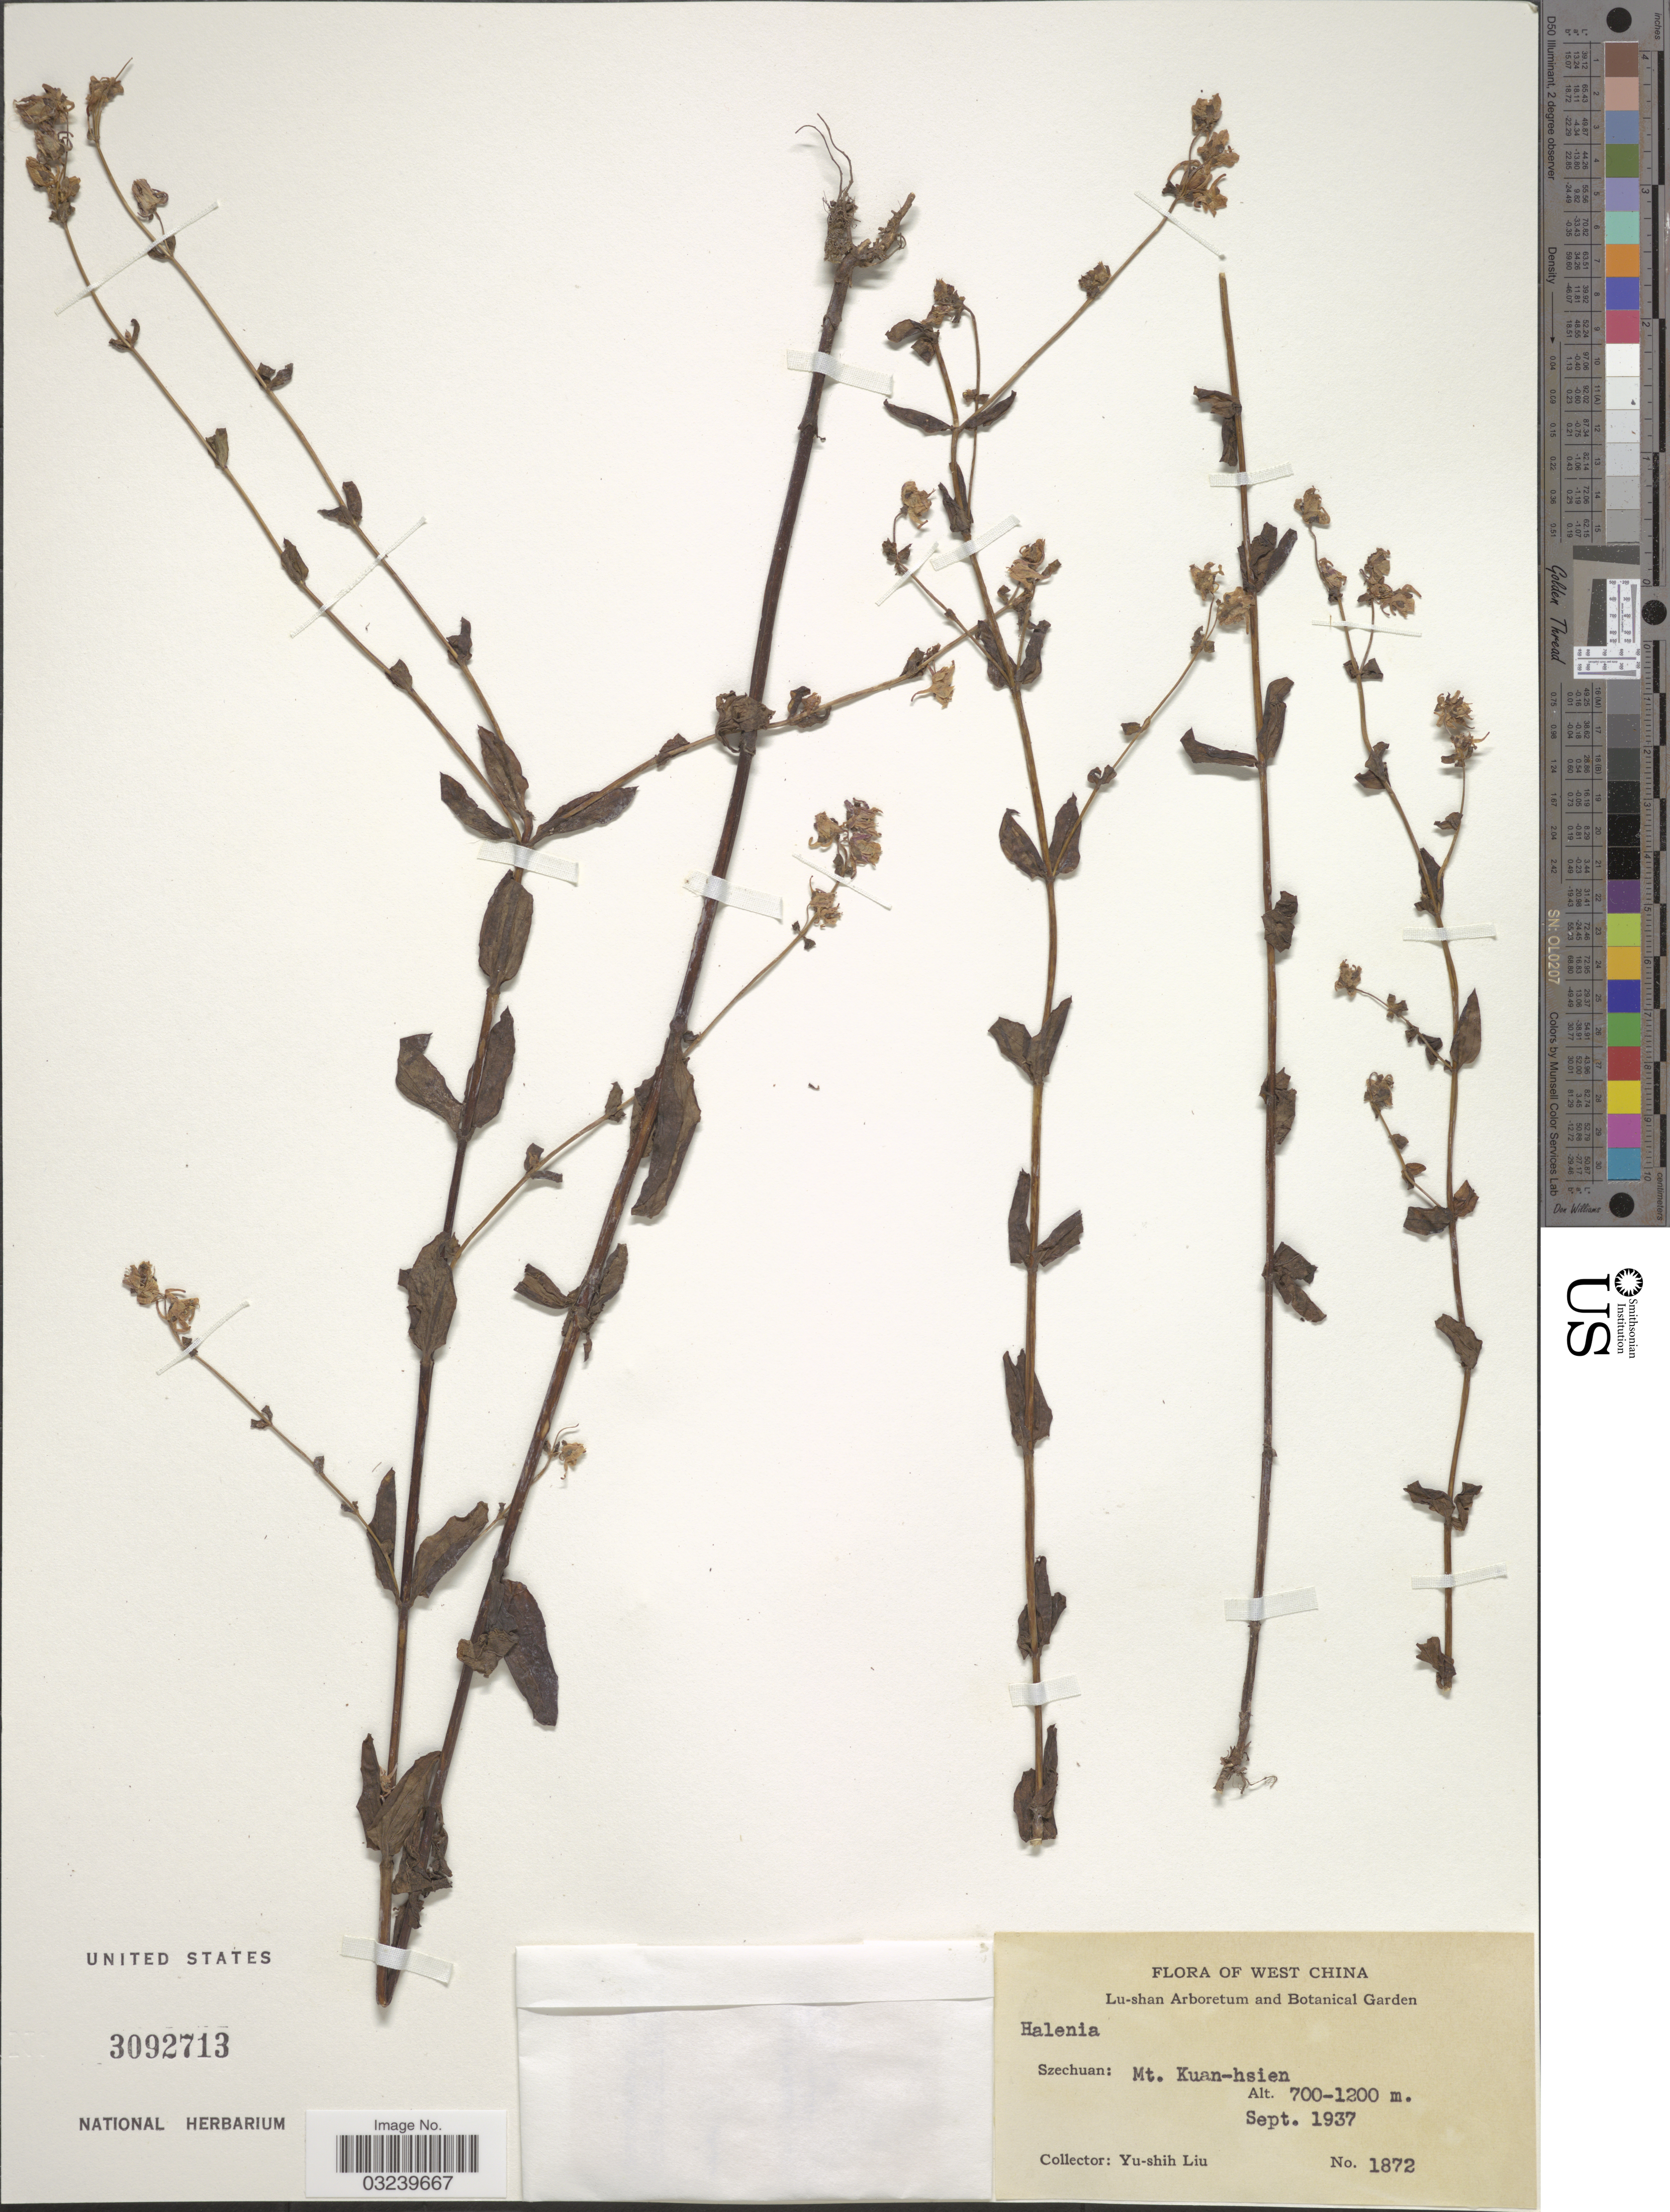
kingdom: Plantae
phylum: Tracheophyta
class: Magnoliopsida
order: Gentianales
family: Gentianaceae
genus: Halenia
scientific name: Halenia sp.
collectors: Y.-S. Liu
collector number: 1872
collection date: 1937-09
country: China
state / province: Sichuan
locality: West China, Szechuan: Mt. Kuan-hsien.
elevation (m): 700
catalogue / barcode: US 3092713